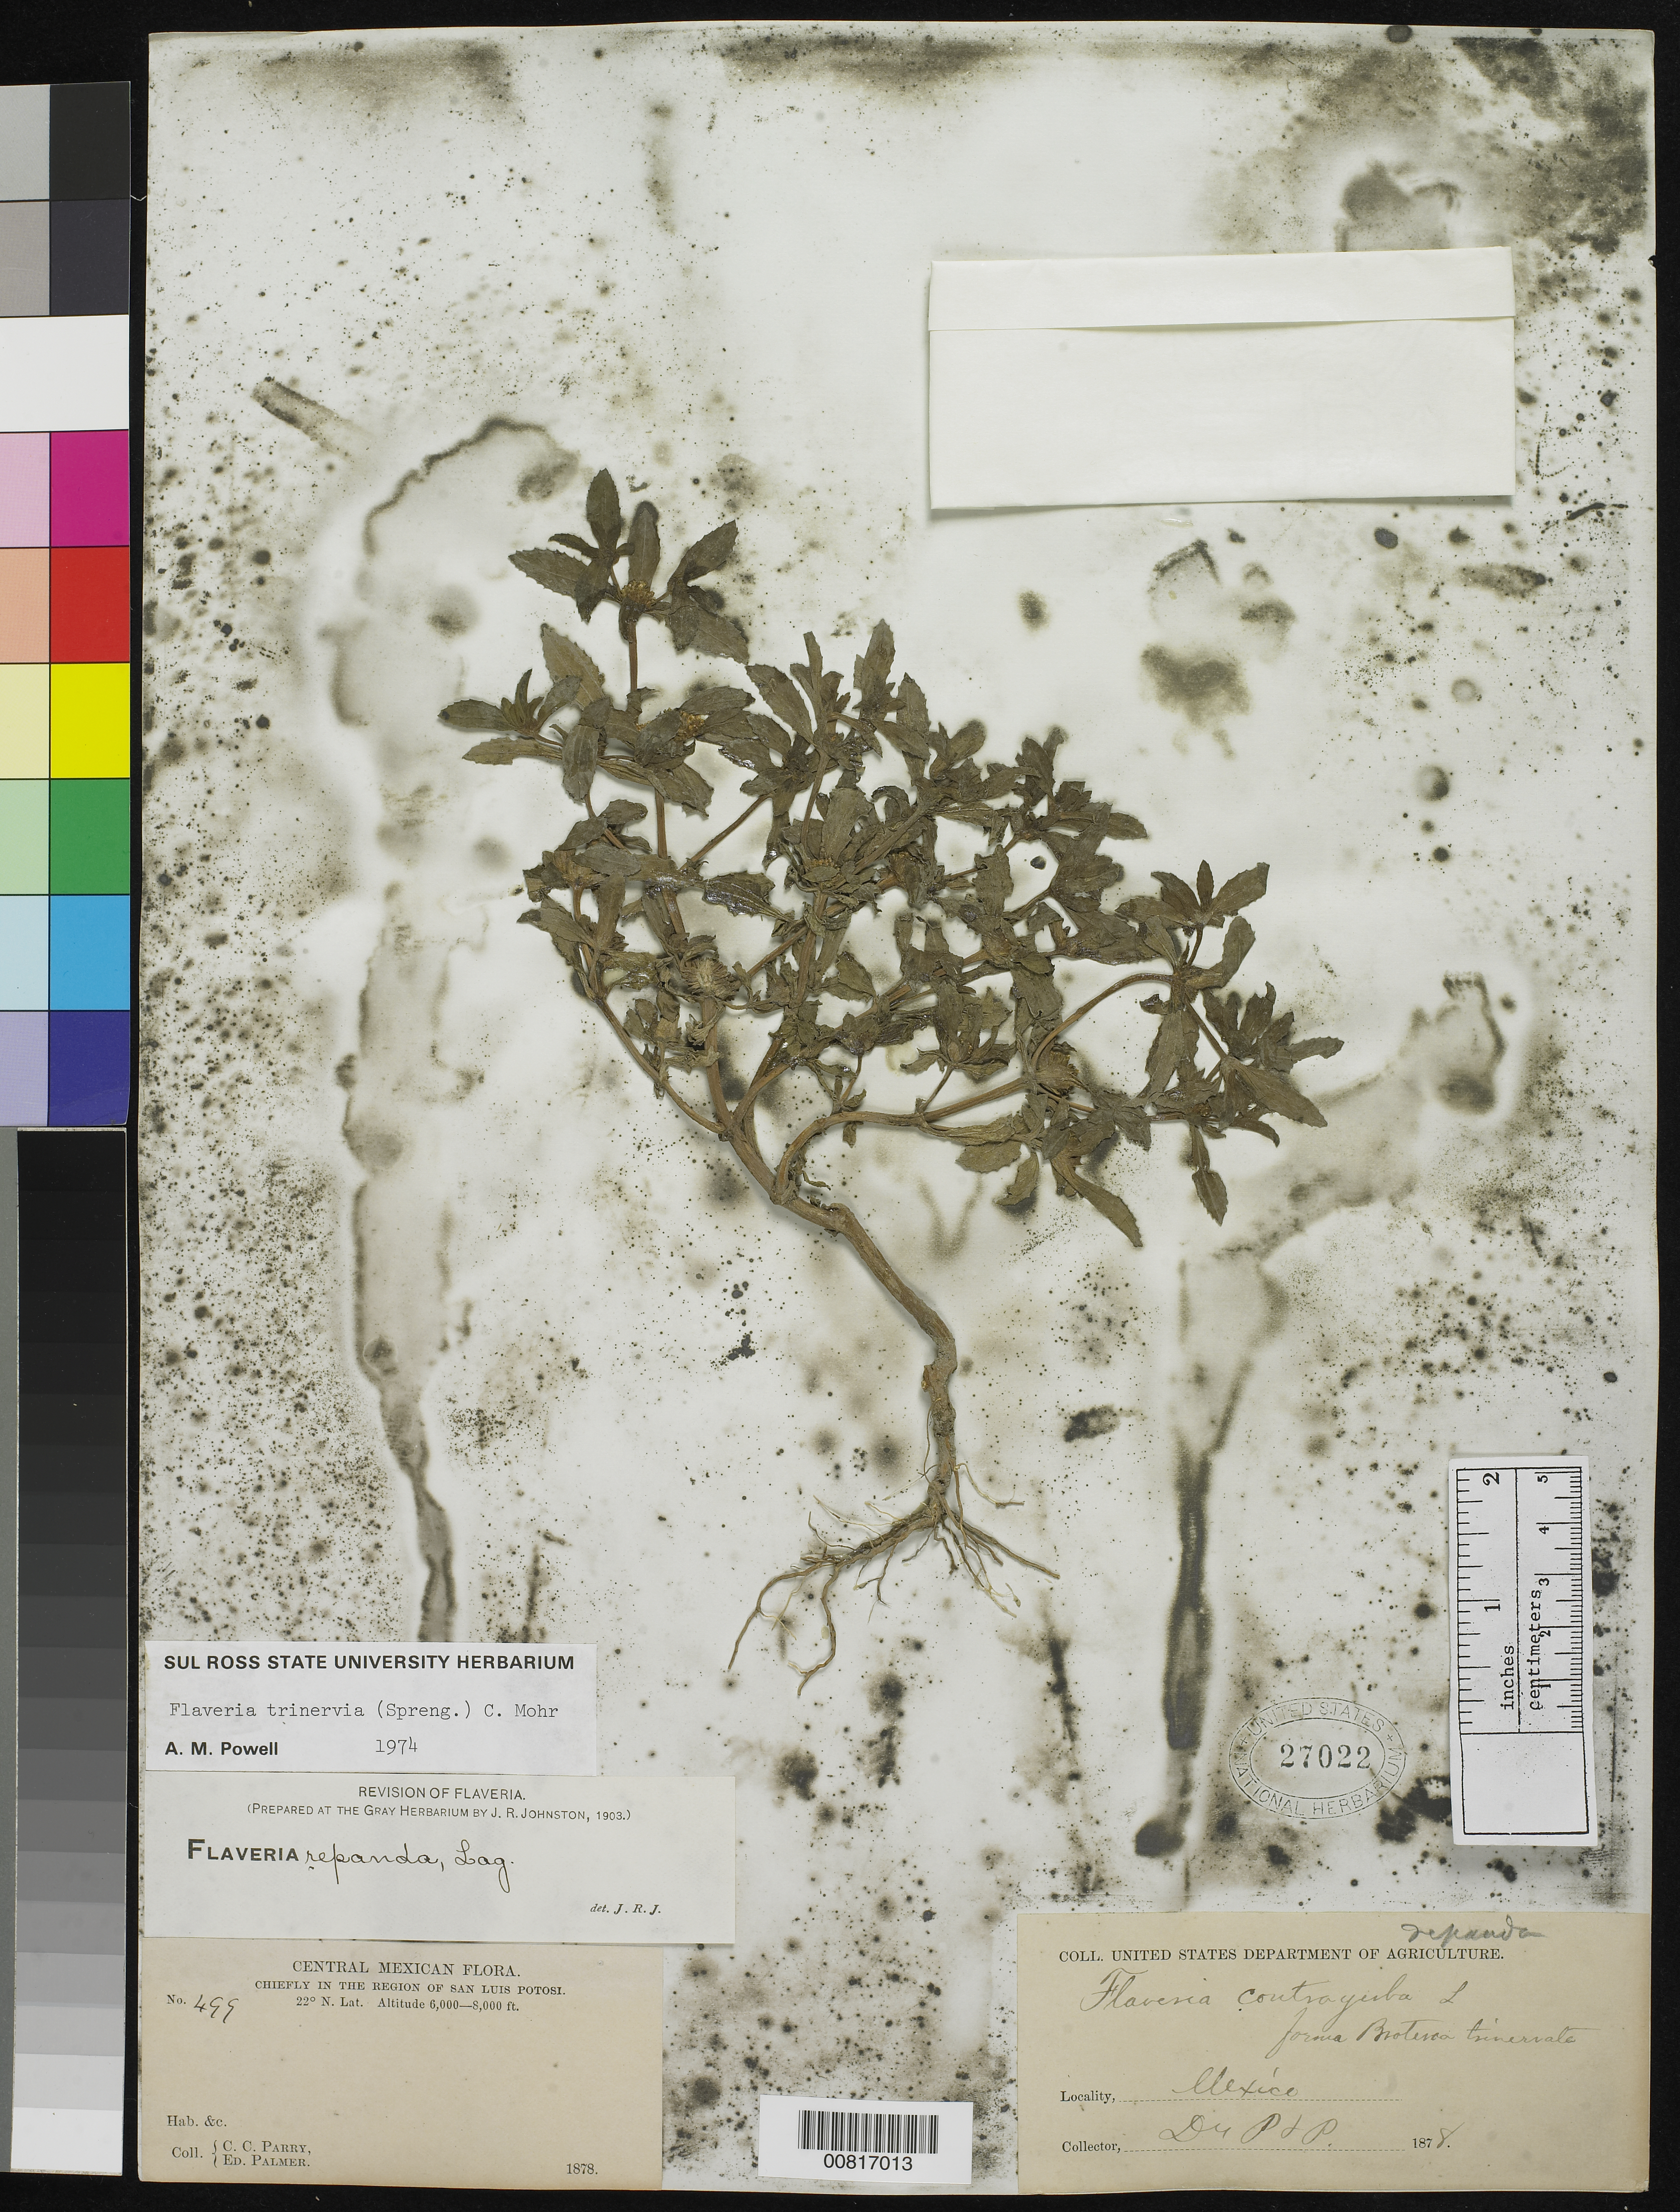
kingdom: Plantae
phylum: Tracheophyta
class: Magnoliopsida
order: Asterales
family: Asteraceae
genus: Flaveria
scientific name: Flaveria trinervia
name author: (Spreng.) C. Mohr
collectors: C. C. Parry & E. Palmer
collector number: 499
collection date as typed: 1878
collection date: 1878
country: Mexico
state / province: San Luis Potosí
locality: Chiefly in the region of San Luis Potosí.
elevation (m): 1829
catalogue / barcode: US 27022